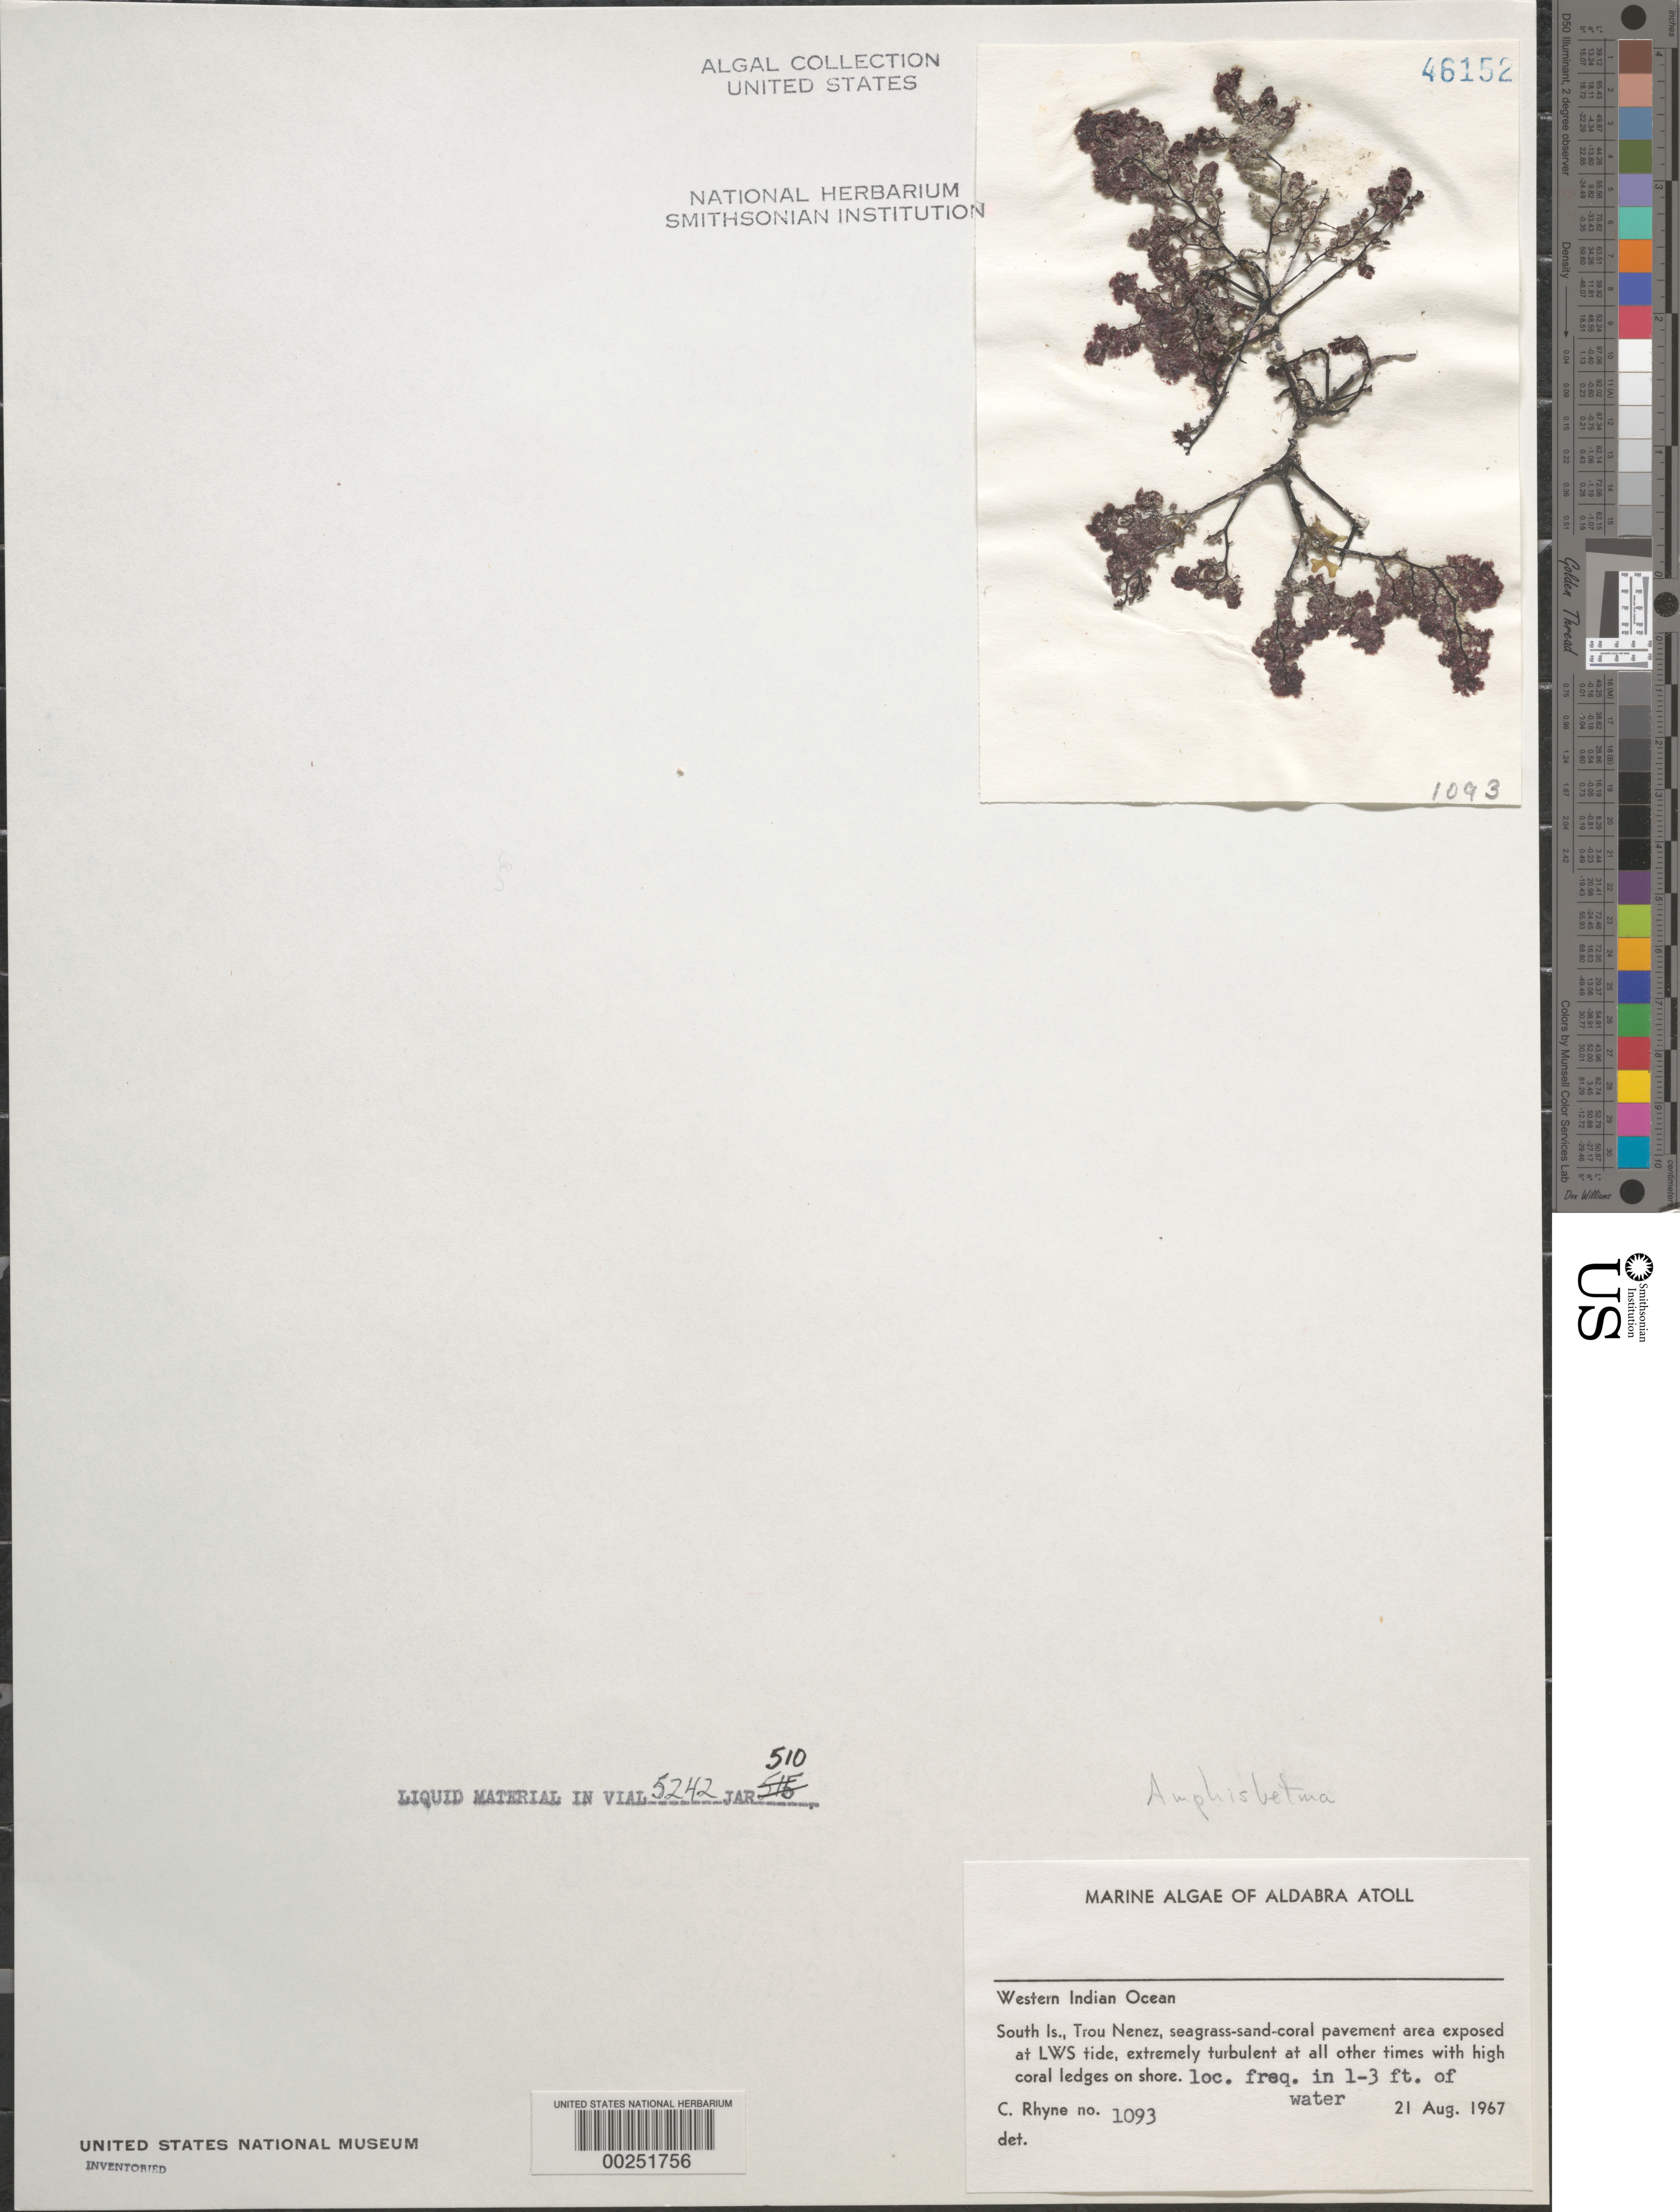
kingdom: Plantae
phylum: Rhodophyta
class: Florideophyceae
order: Ceramiales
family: Dasyaceae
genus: Amphisbetema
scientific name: Amphisbetema sp.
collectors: C. Rhyne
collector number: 1093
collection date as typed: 21 Aug 1967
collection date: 1967-08-21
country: Seychelles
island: Aldabra Atoll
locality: Trou Nenez, South Islet.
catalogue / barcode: US 46152